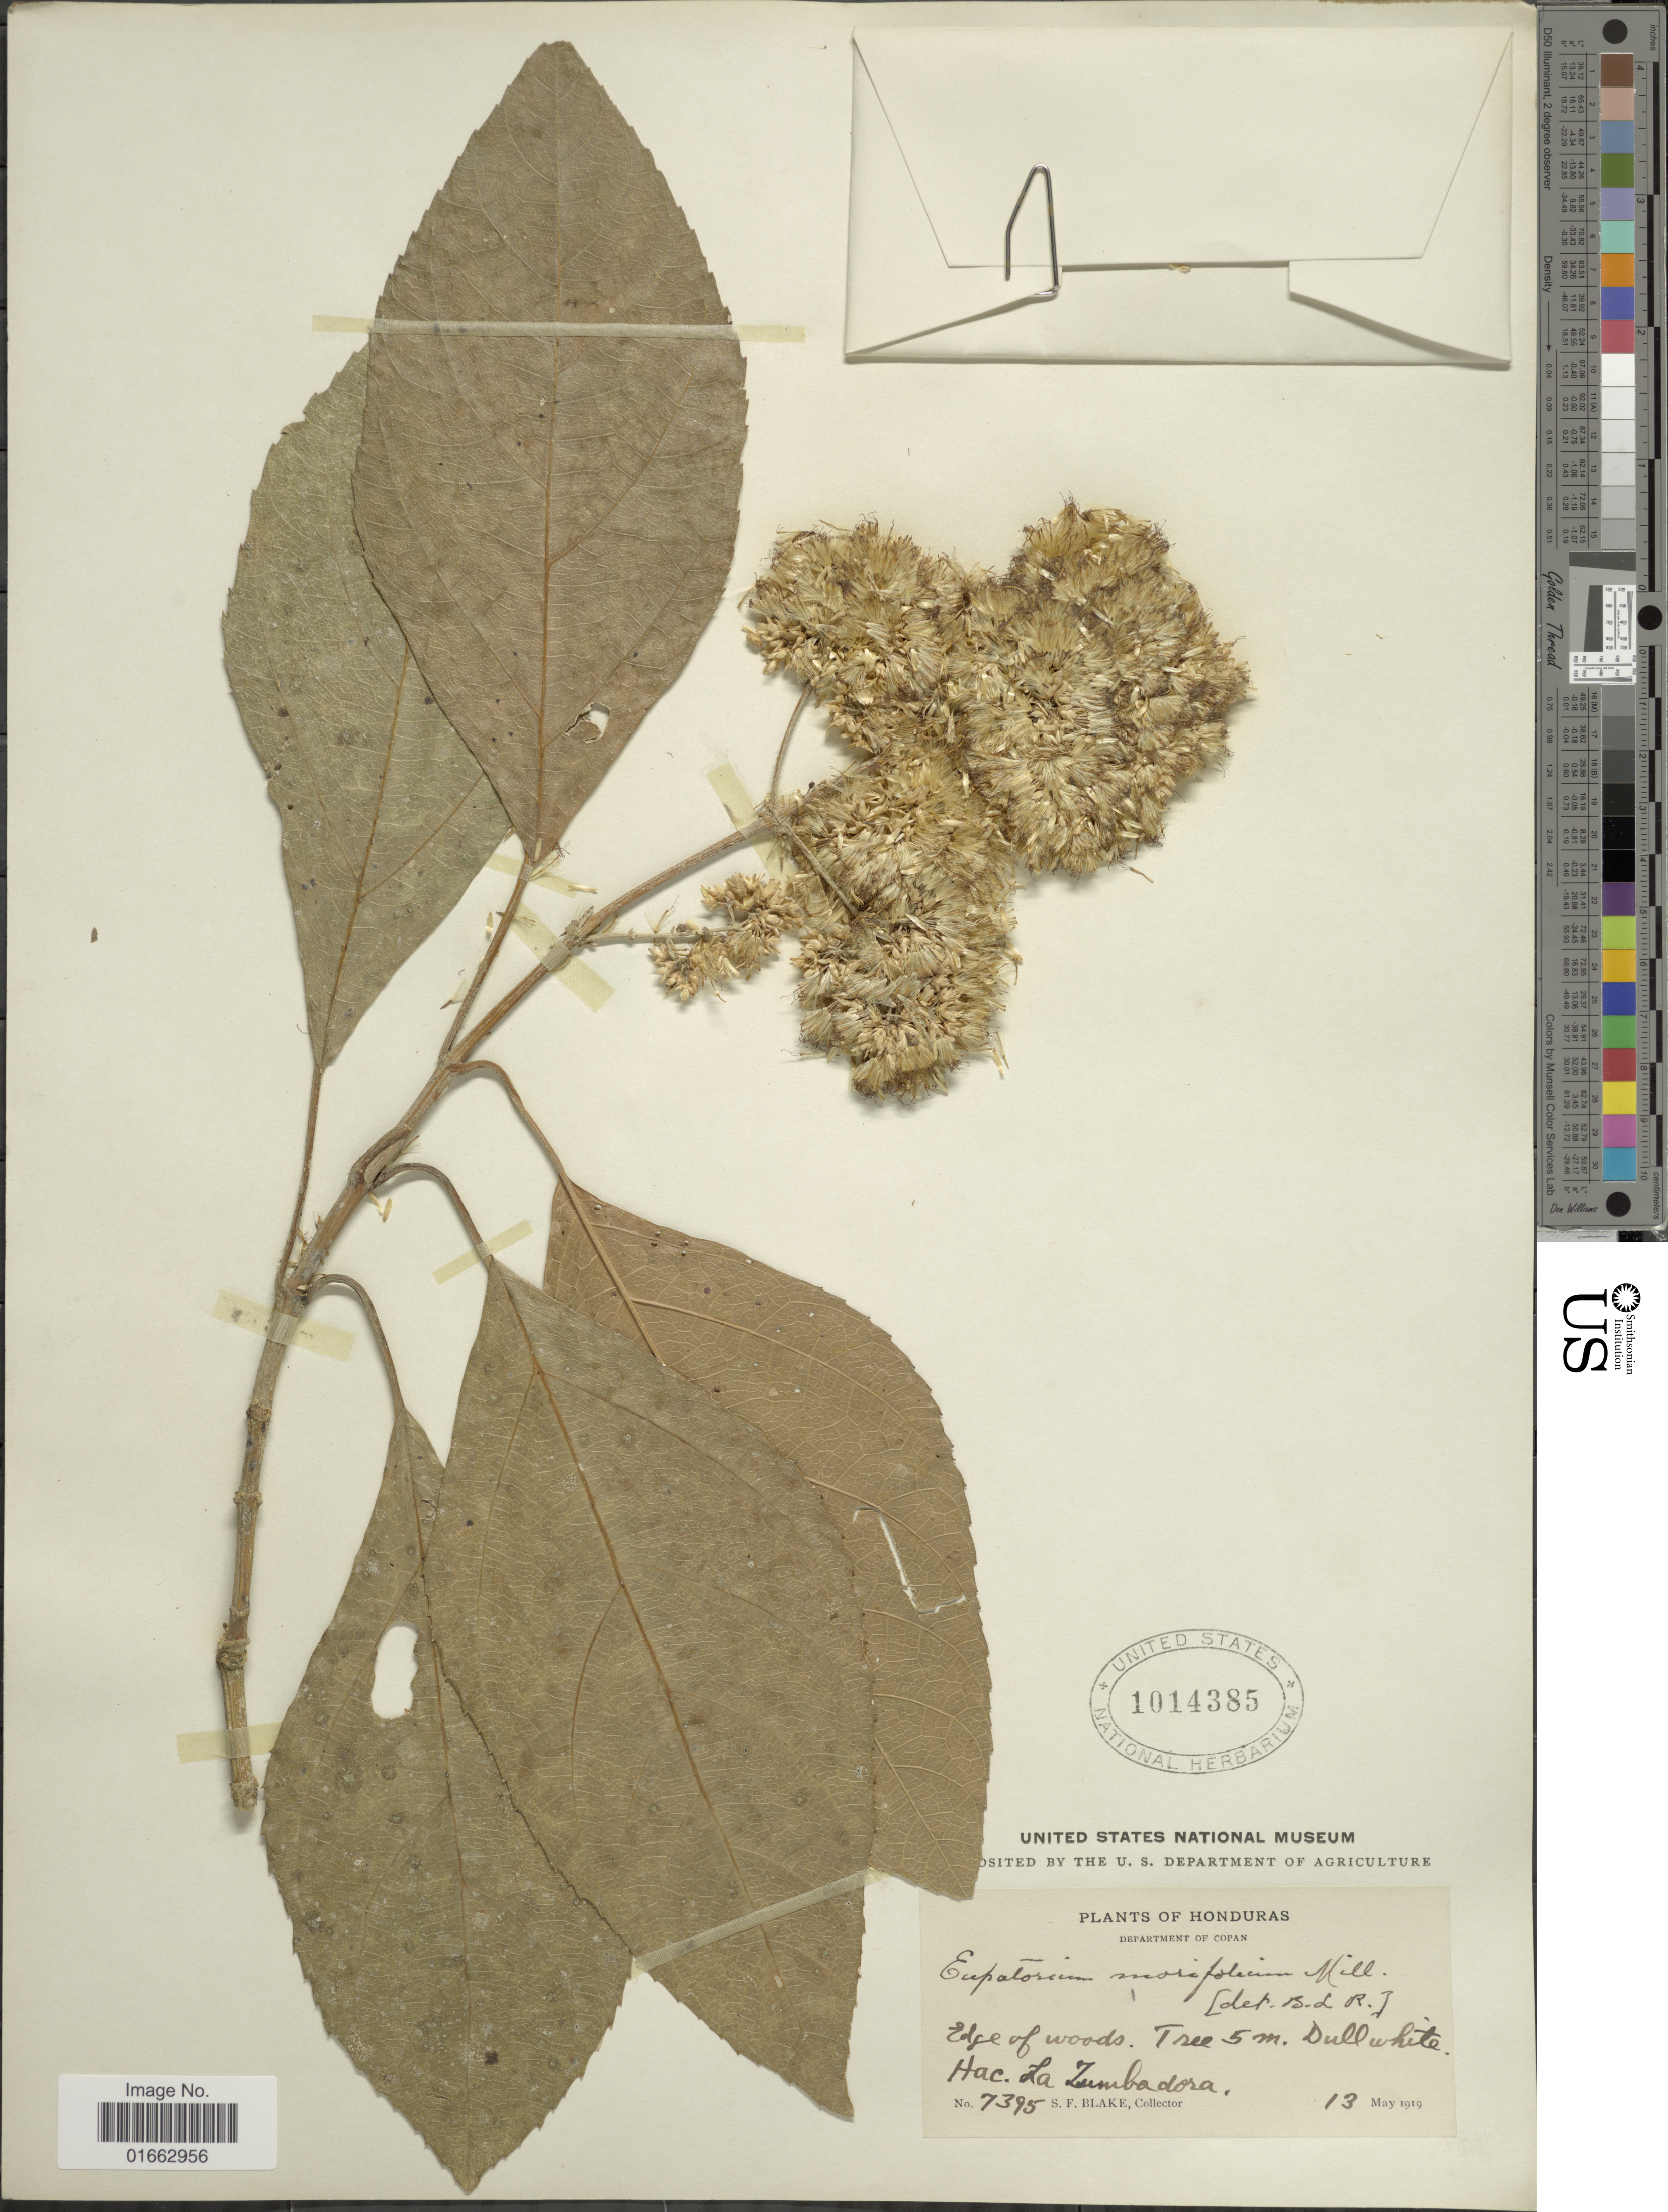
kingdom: Plantae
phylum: Tracheophyta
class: Magnoliopsida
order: Asterales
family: Asteraceae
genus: Critonia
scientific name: Critonia morifolia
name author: (Mill.) R.M. King & H. Rob.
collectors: S. Blake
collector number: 9395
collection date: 1919-05-13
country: Honduras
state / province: Copán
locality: Edge of woods, Hac. la Zumbadora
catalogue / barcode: US 1014385